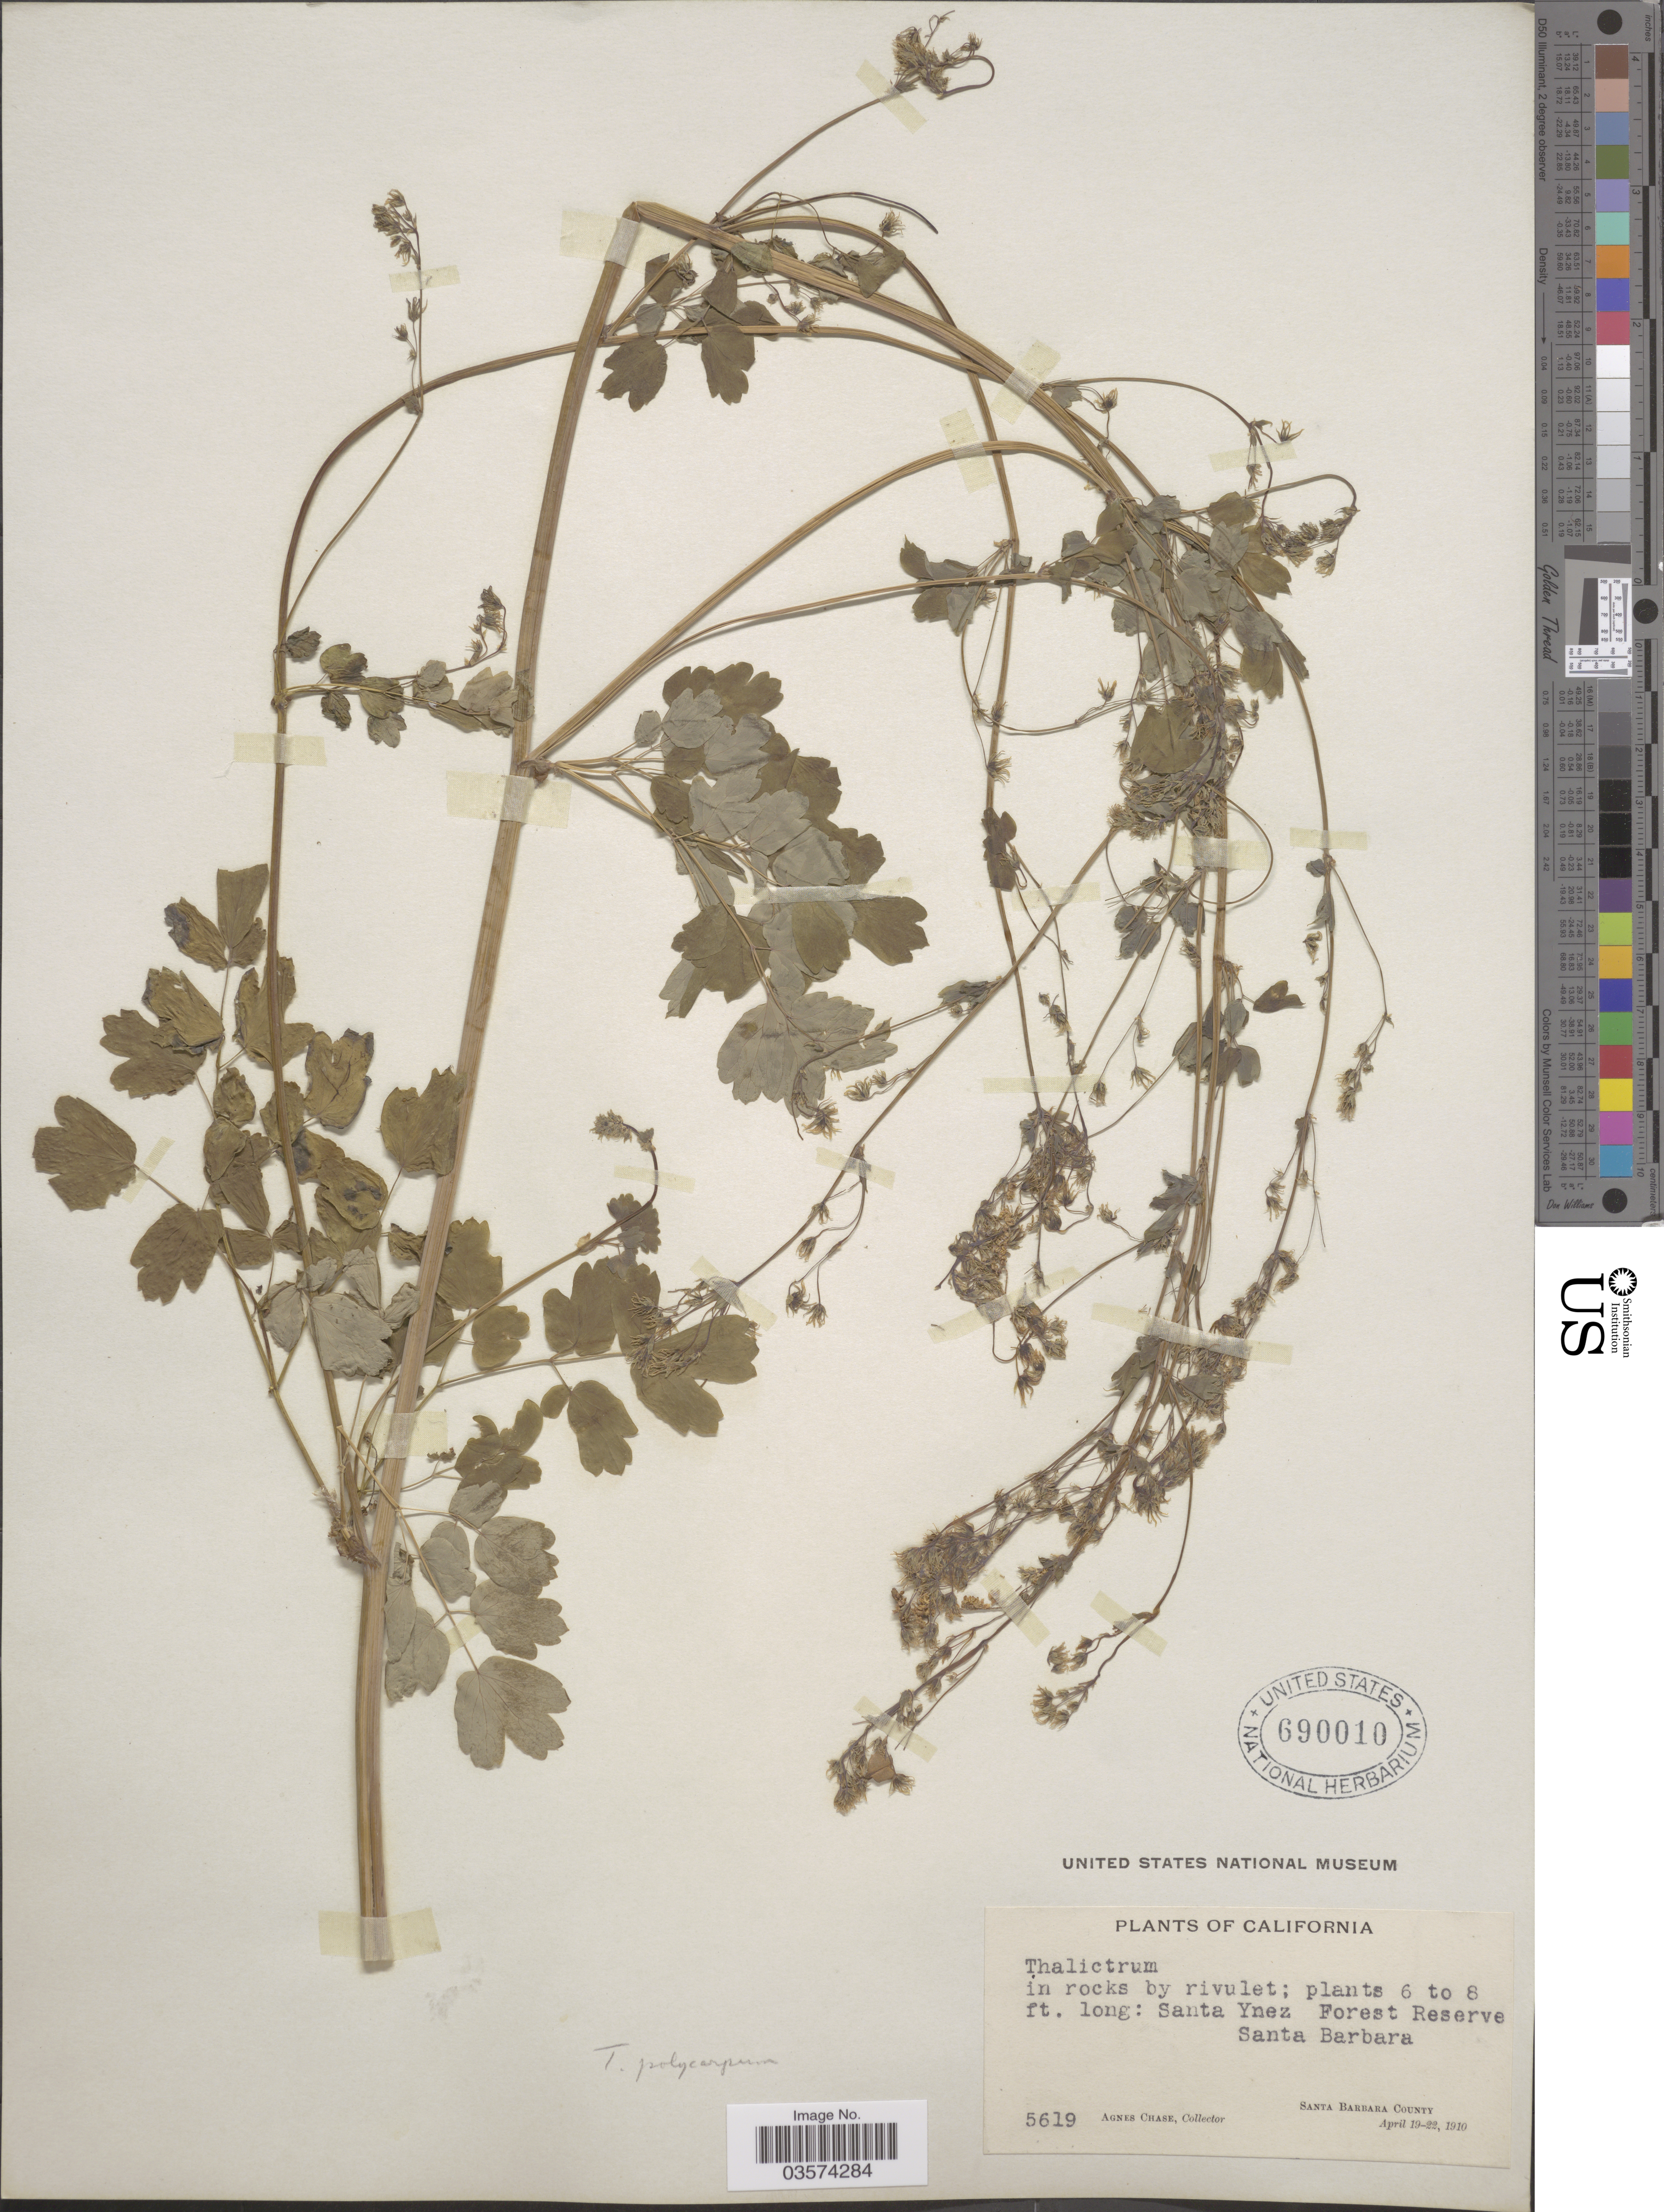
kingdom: Plantae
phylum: Tracheophyta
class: Magnoliopsida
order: Ranunculales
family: Ranunculaceae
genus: Thalictrum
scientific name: Thalictrum polycarpum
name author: (Torr.) S. Watson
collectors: A. Chase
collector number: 5619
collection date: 1910-04-19/1910-04-22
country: United States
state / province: California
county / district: Santa Barbara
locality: Santa Ynes Forest Reserve. Santa Barbara. Santa Barbara County.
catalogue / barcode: US 690010